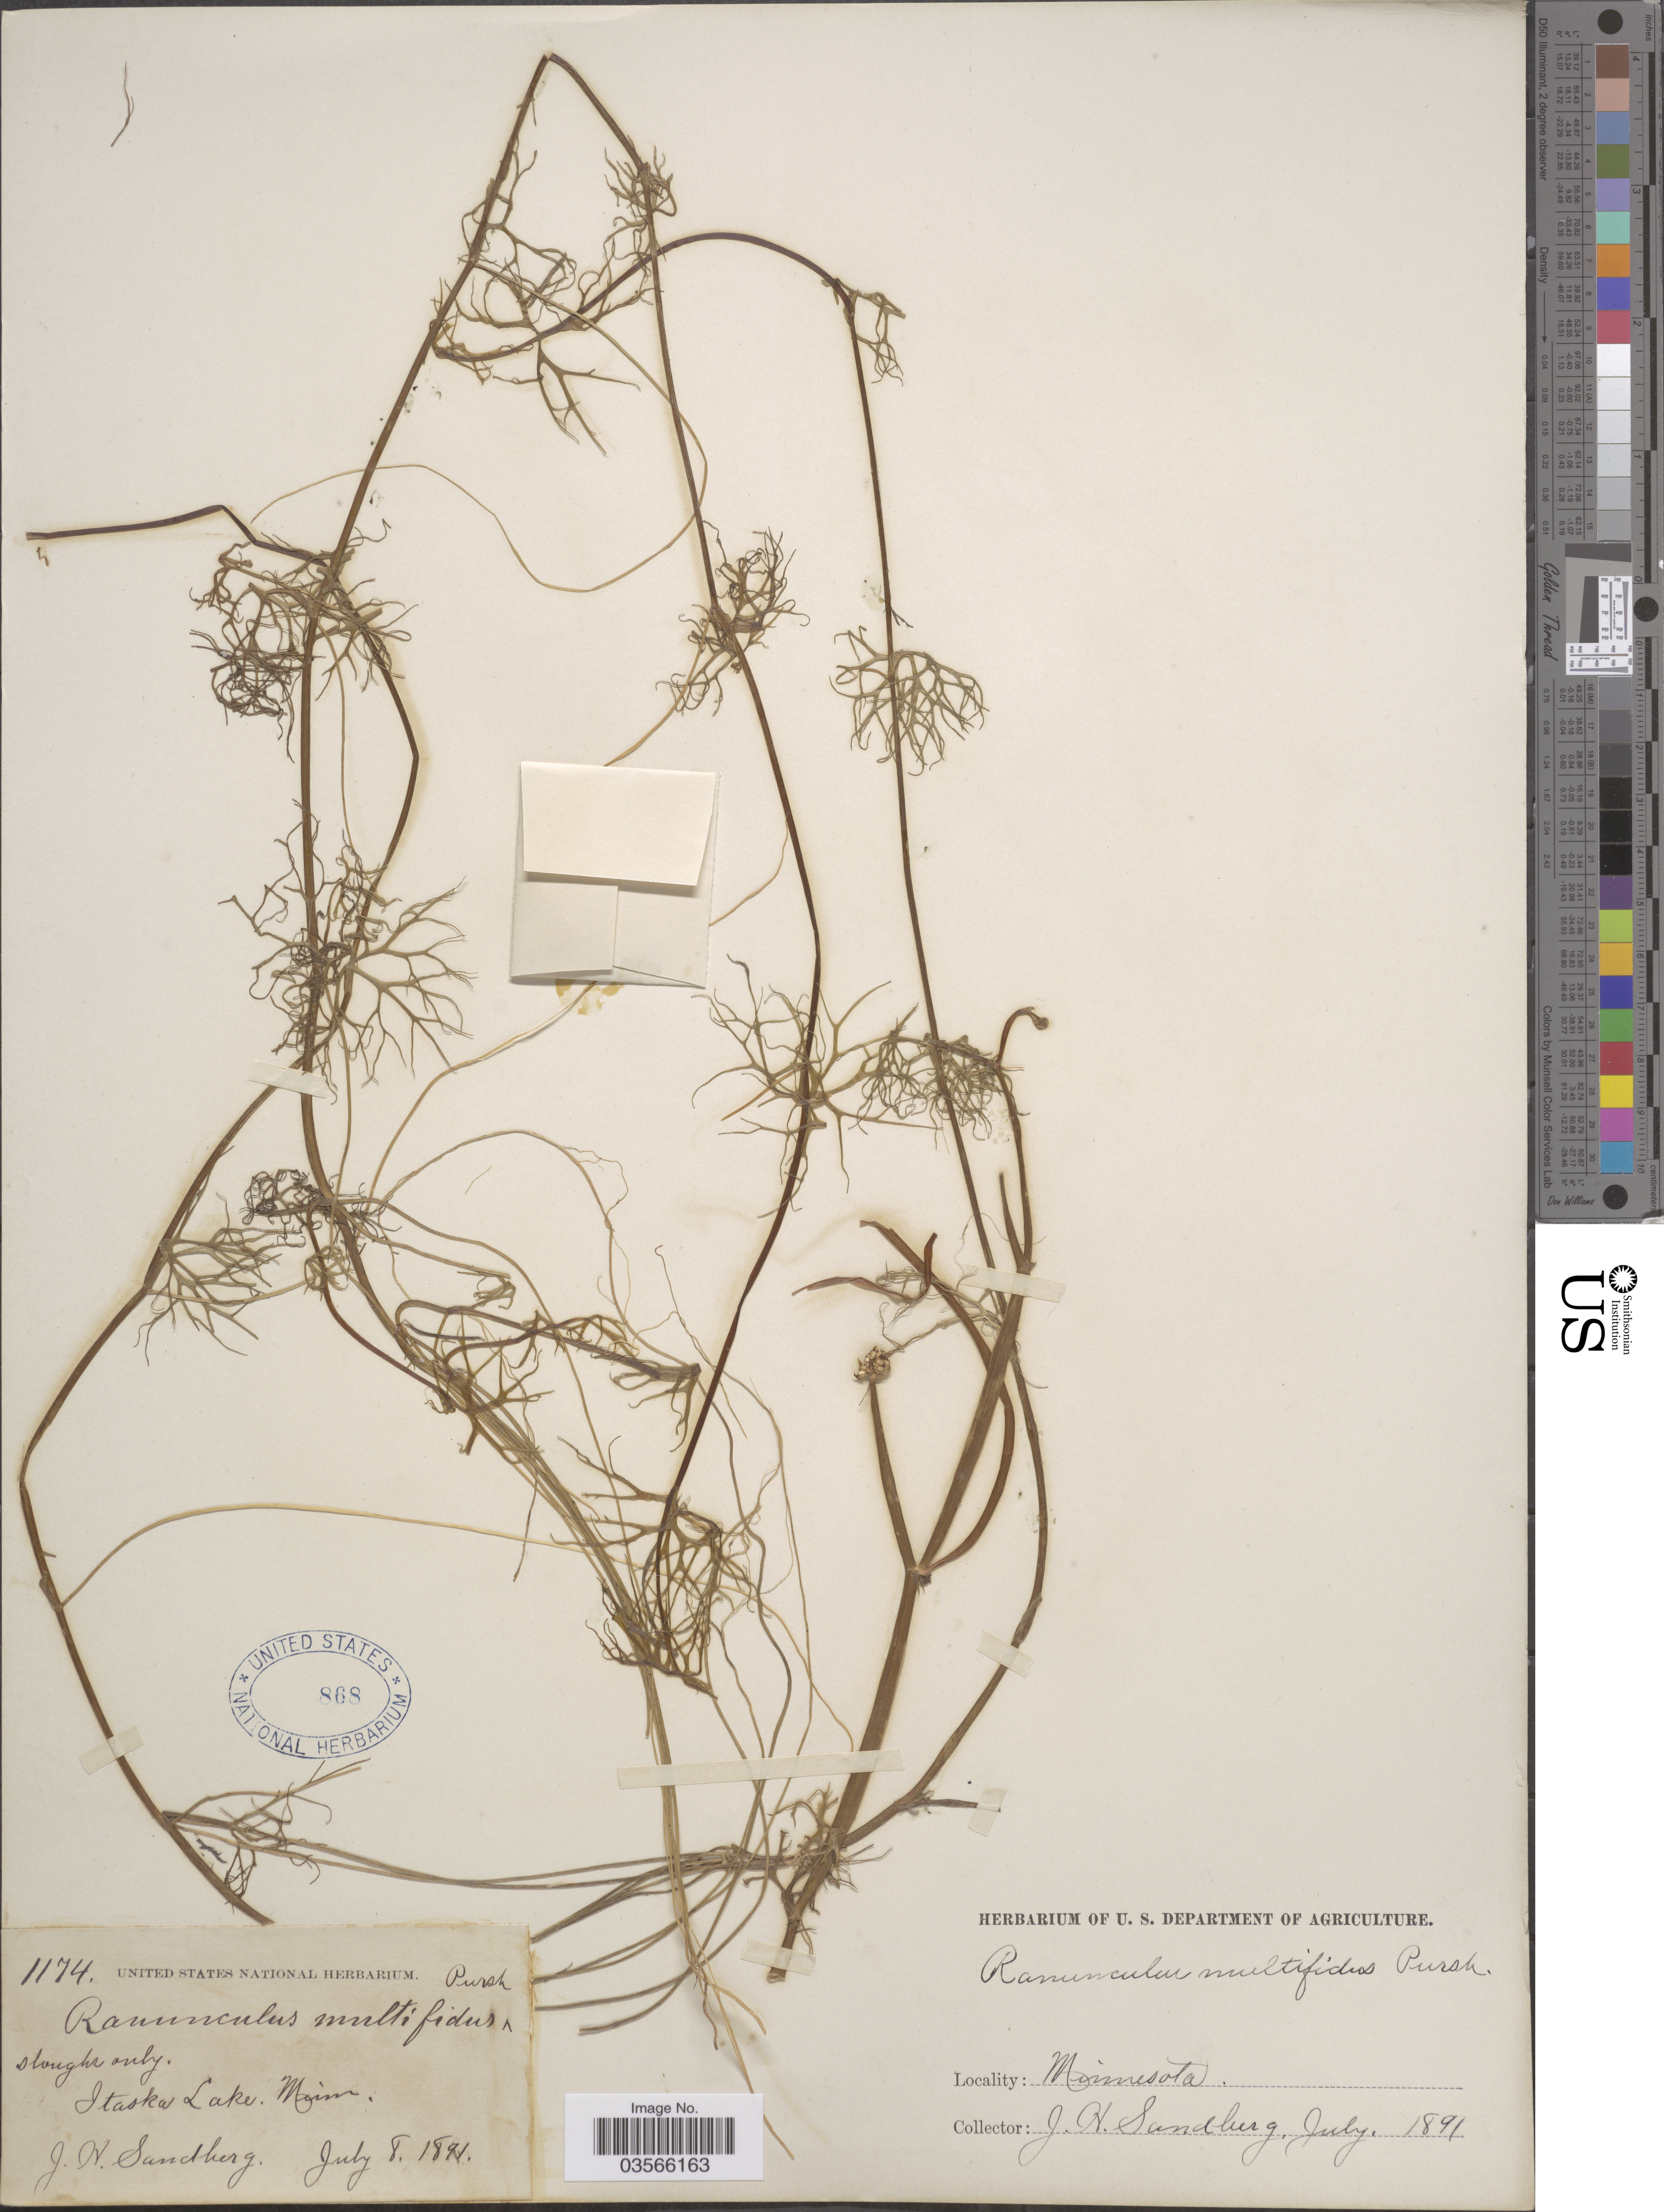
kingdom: Plantae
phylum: Tracheophyta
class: Magnoliopsida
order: Ranunculales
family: Ranunculaceae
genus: Ranunculus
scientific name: Ranunculus flabellaris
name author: Raf.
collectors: J. H. Sandberg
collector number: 1174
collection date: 1891-07-08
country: United States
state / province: Minnesota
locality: Itasca Lake.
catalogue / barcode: US 868